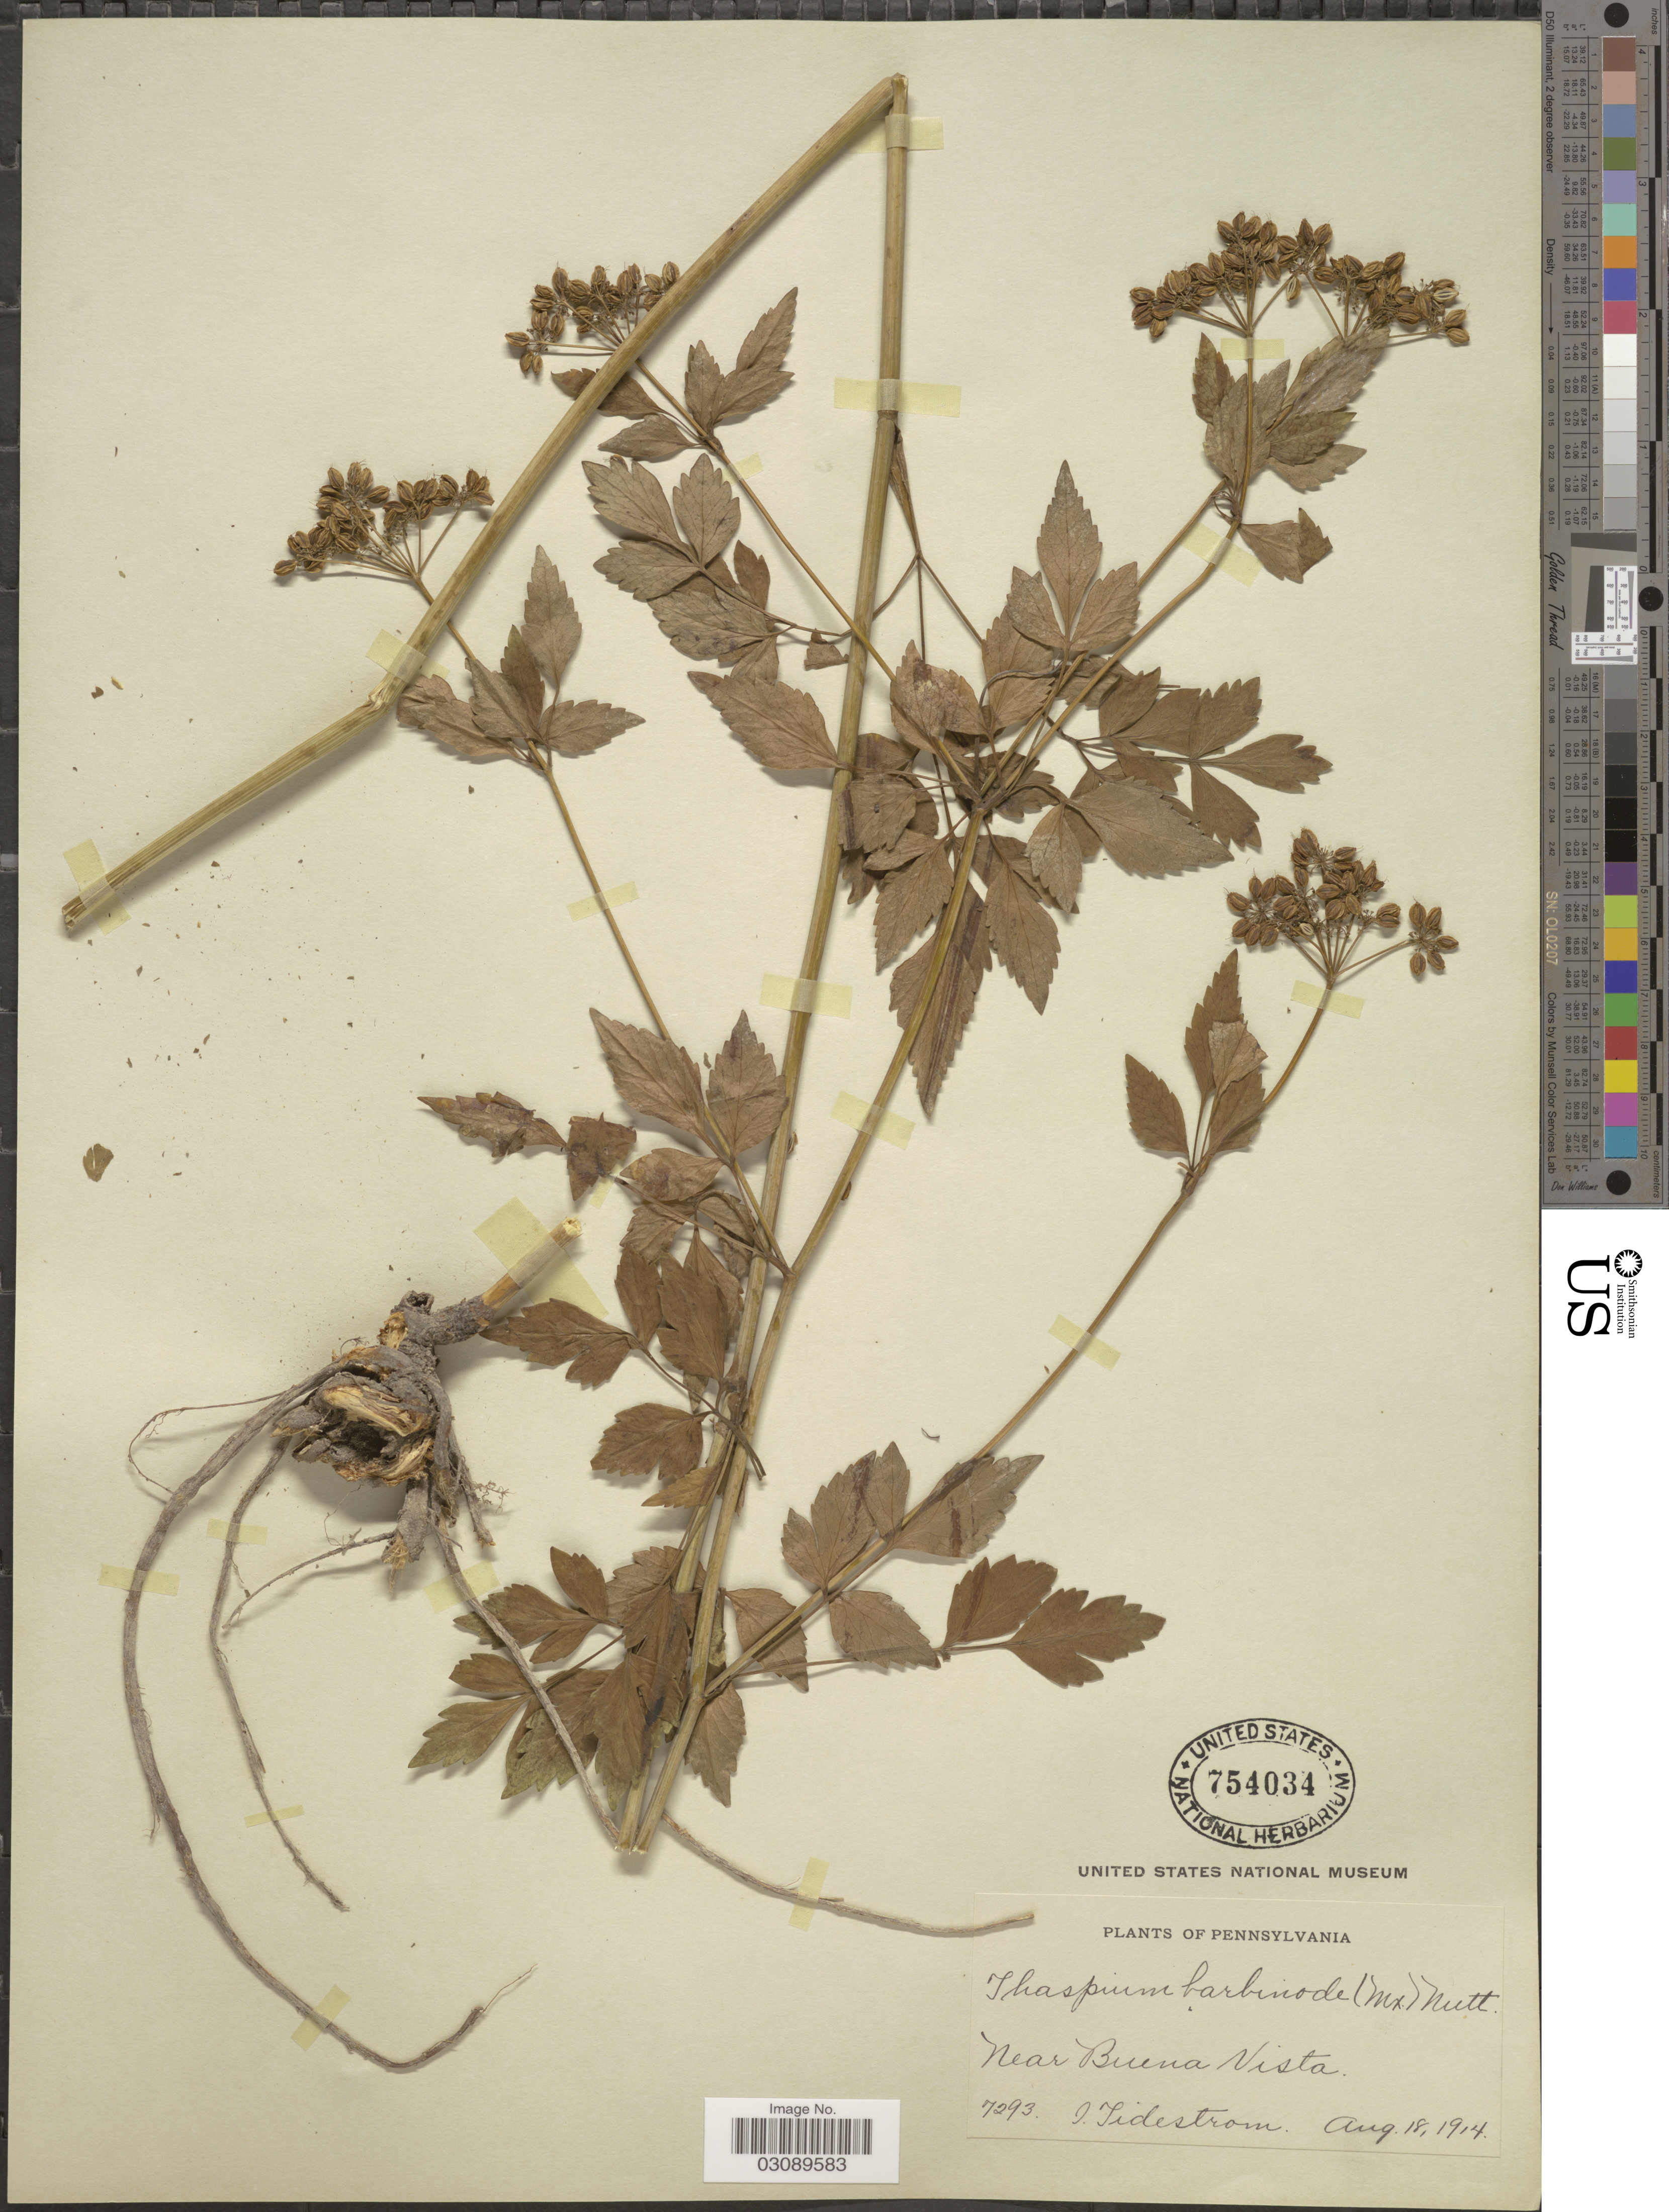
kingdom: Plantae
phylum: Tracheophyta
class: Magnoliopsida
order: Apiales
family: Apiaceae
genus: Thaspium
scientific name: Thaspium barbinode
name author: (Michx.) Nutt.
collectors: I. F. Tidestrom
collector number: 7293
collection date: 1914-08-18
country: United States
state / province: Pennsylvania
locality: Near Buena Vista.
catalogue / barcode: US 754034